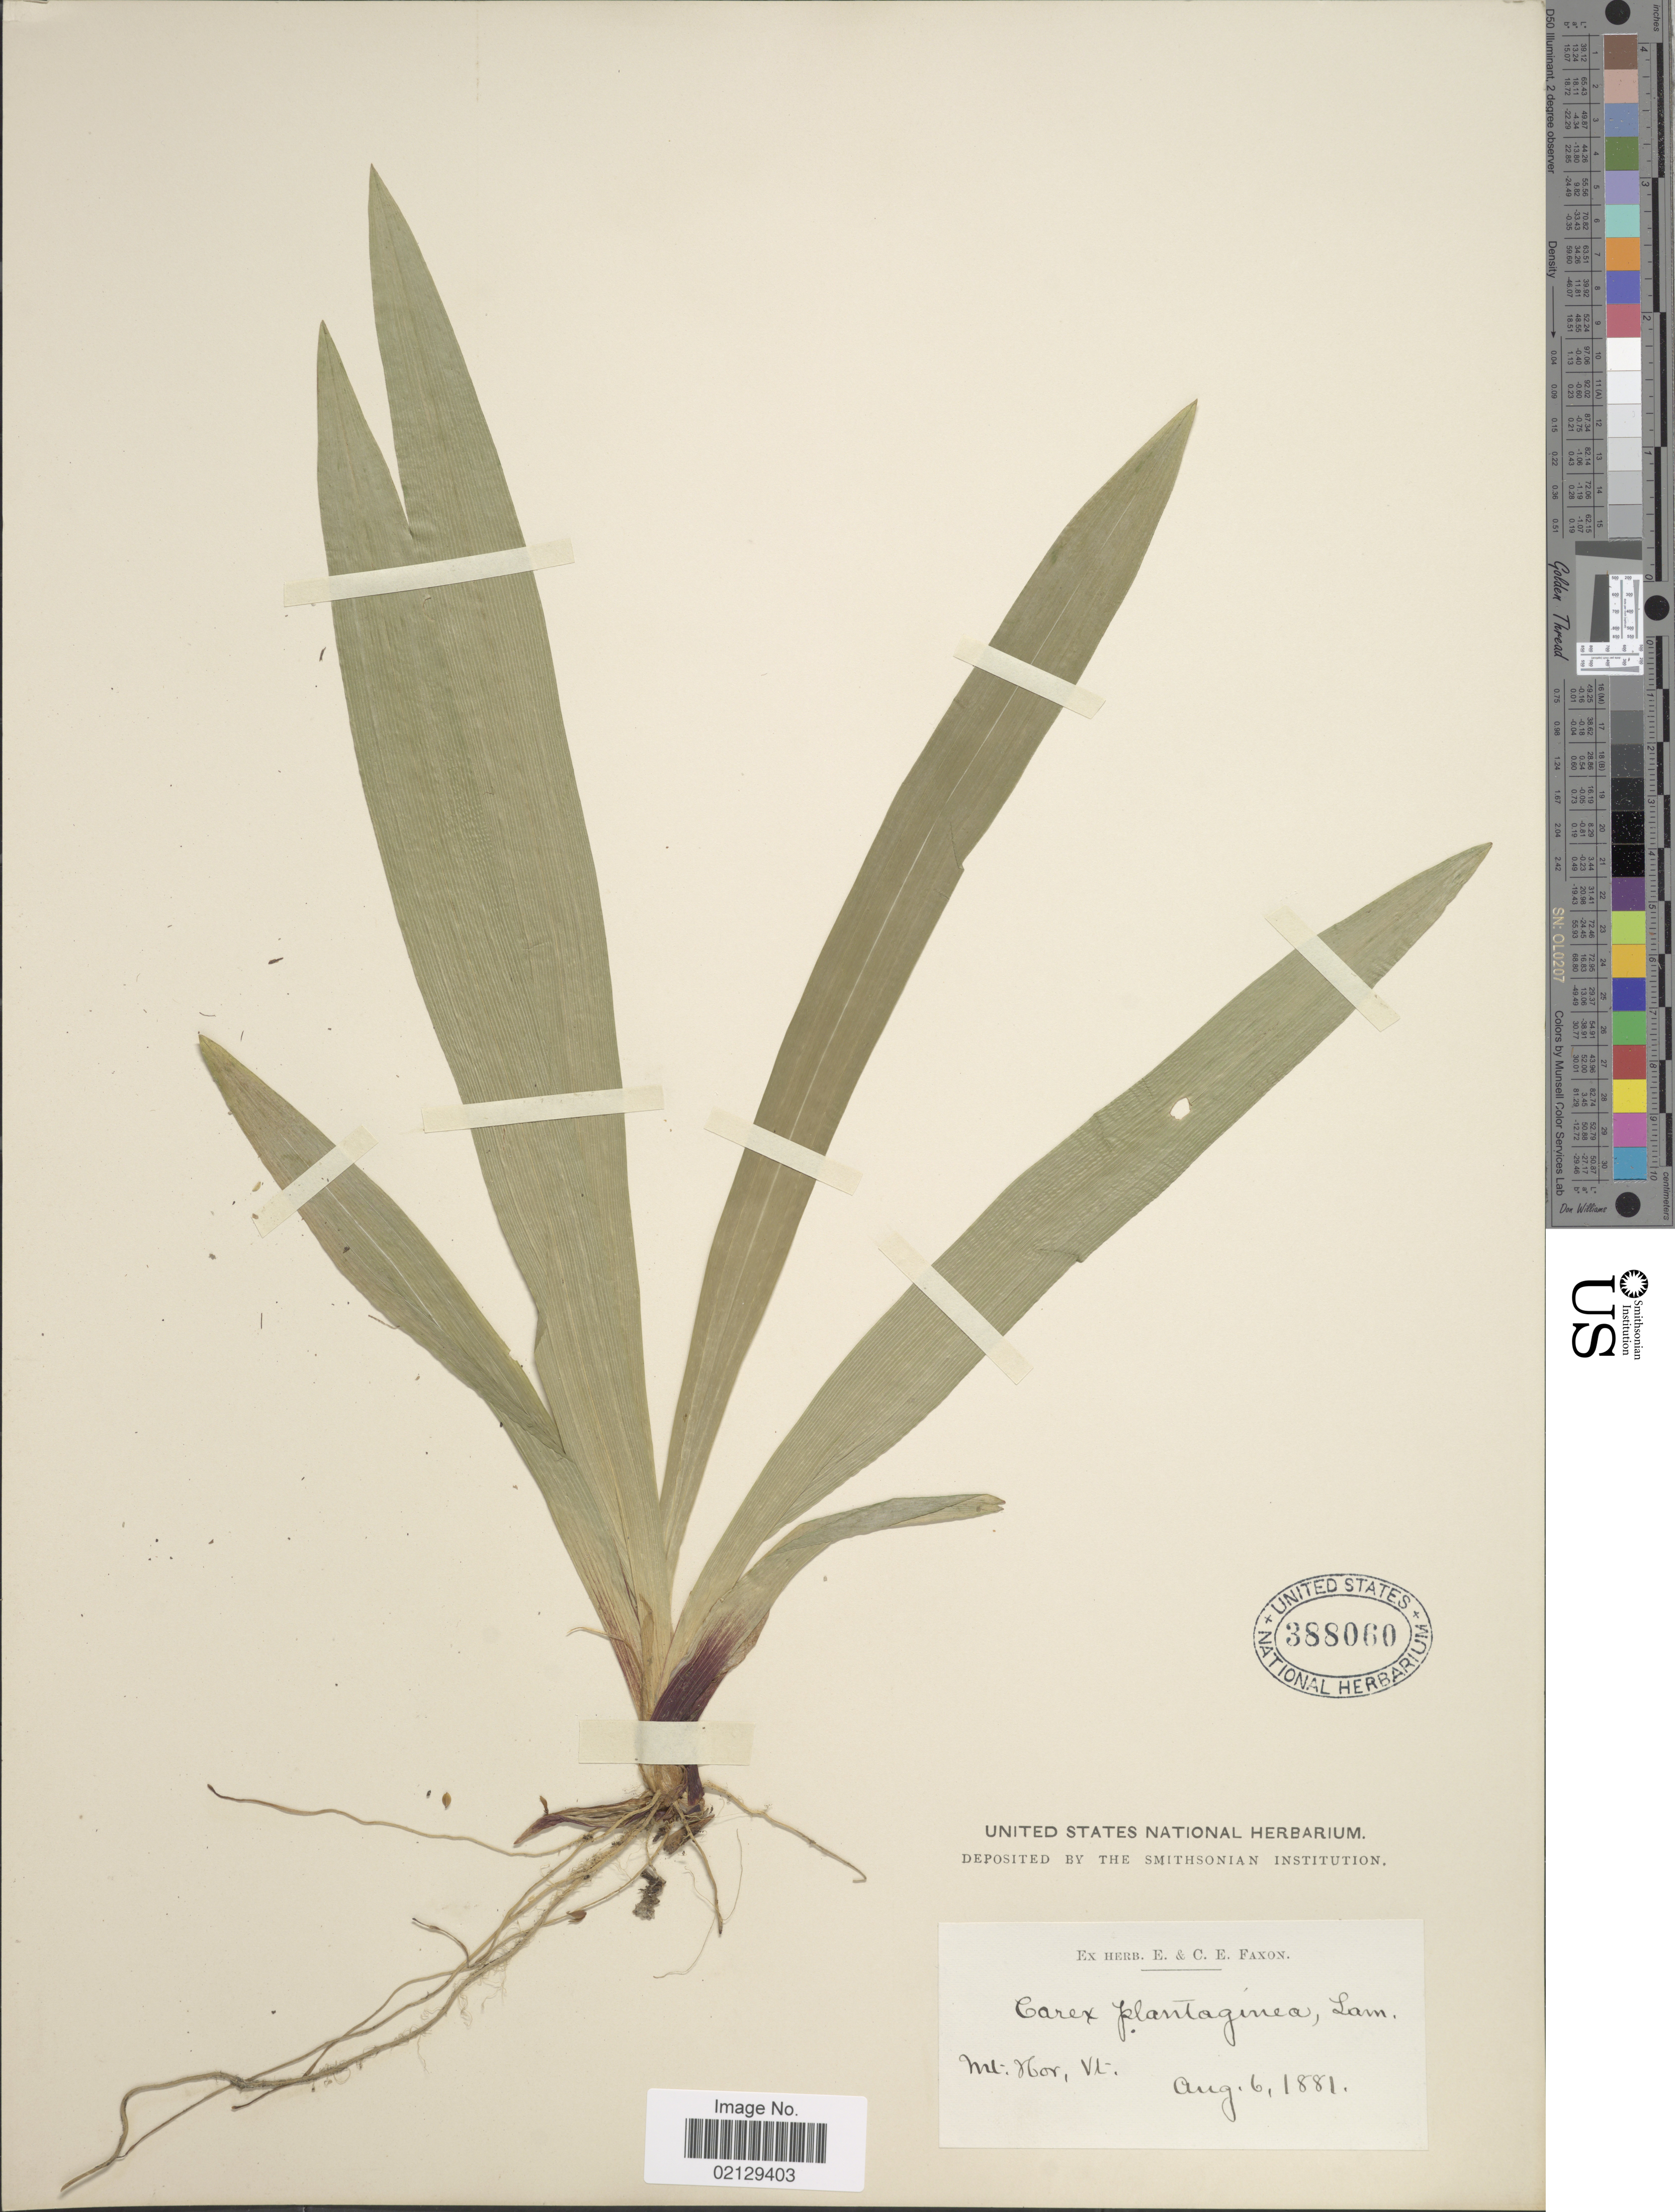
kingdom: Plantae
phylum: Tracheophyta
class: Liliopsida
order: Poales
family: Cyperaceae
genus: Carex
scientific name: Carex plantaginea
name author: Lam.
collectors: ex herb. E. & C.E. Faxon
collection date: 1881-08-06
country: United States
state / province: Vermont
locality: Mt. Hor, Vt.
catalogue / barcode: US 388060